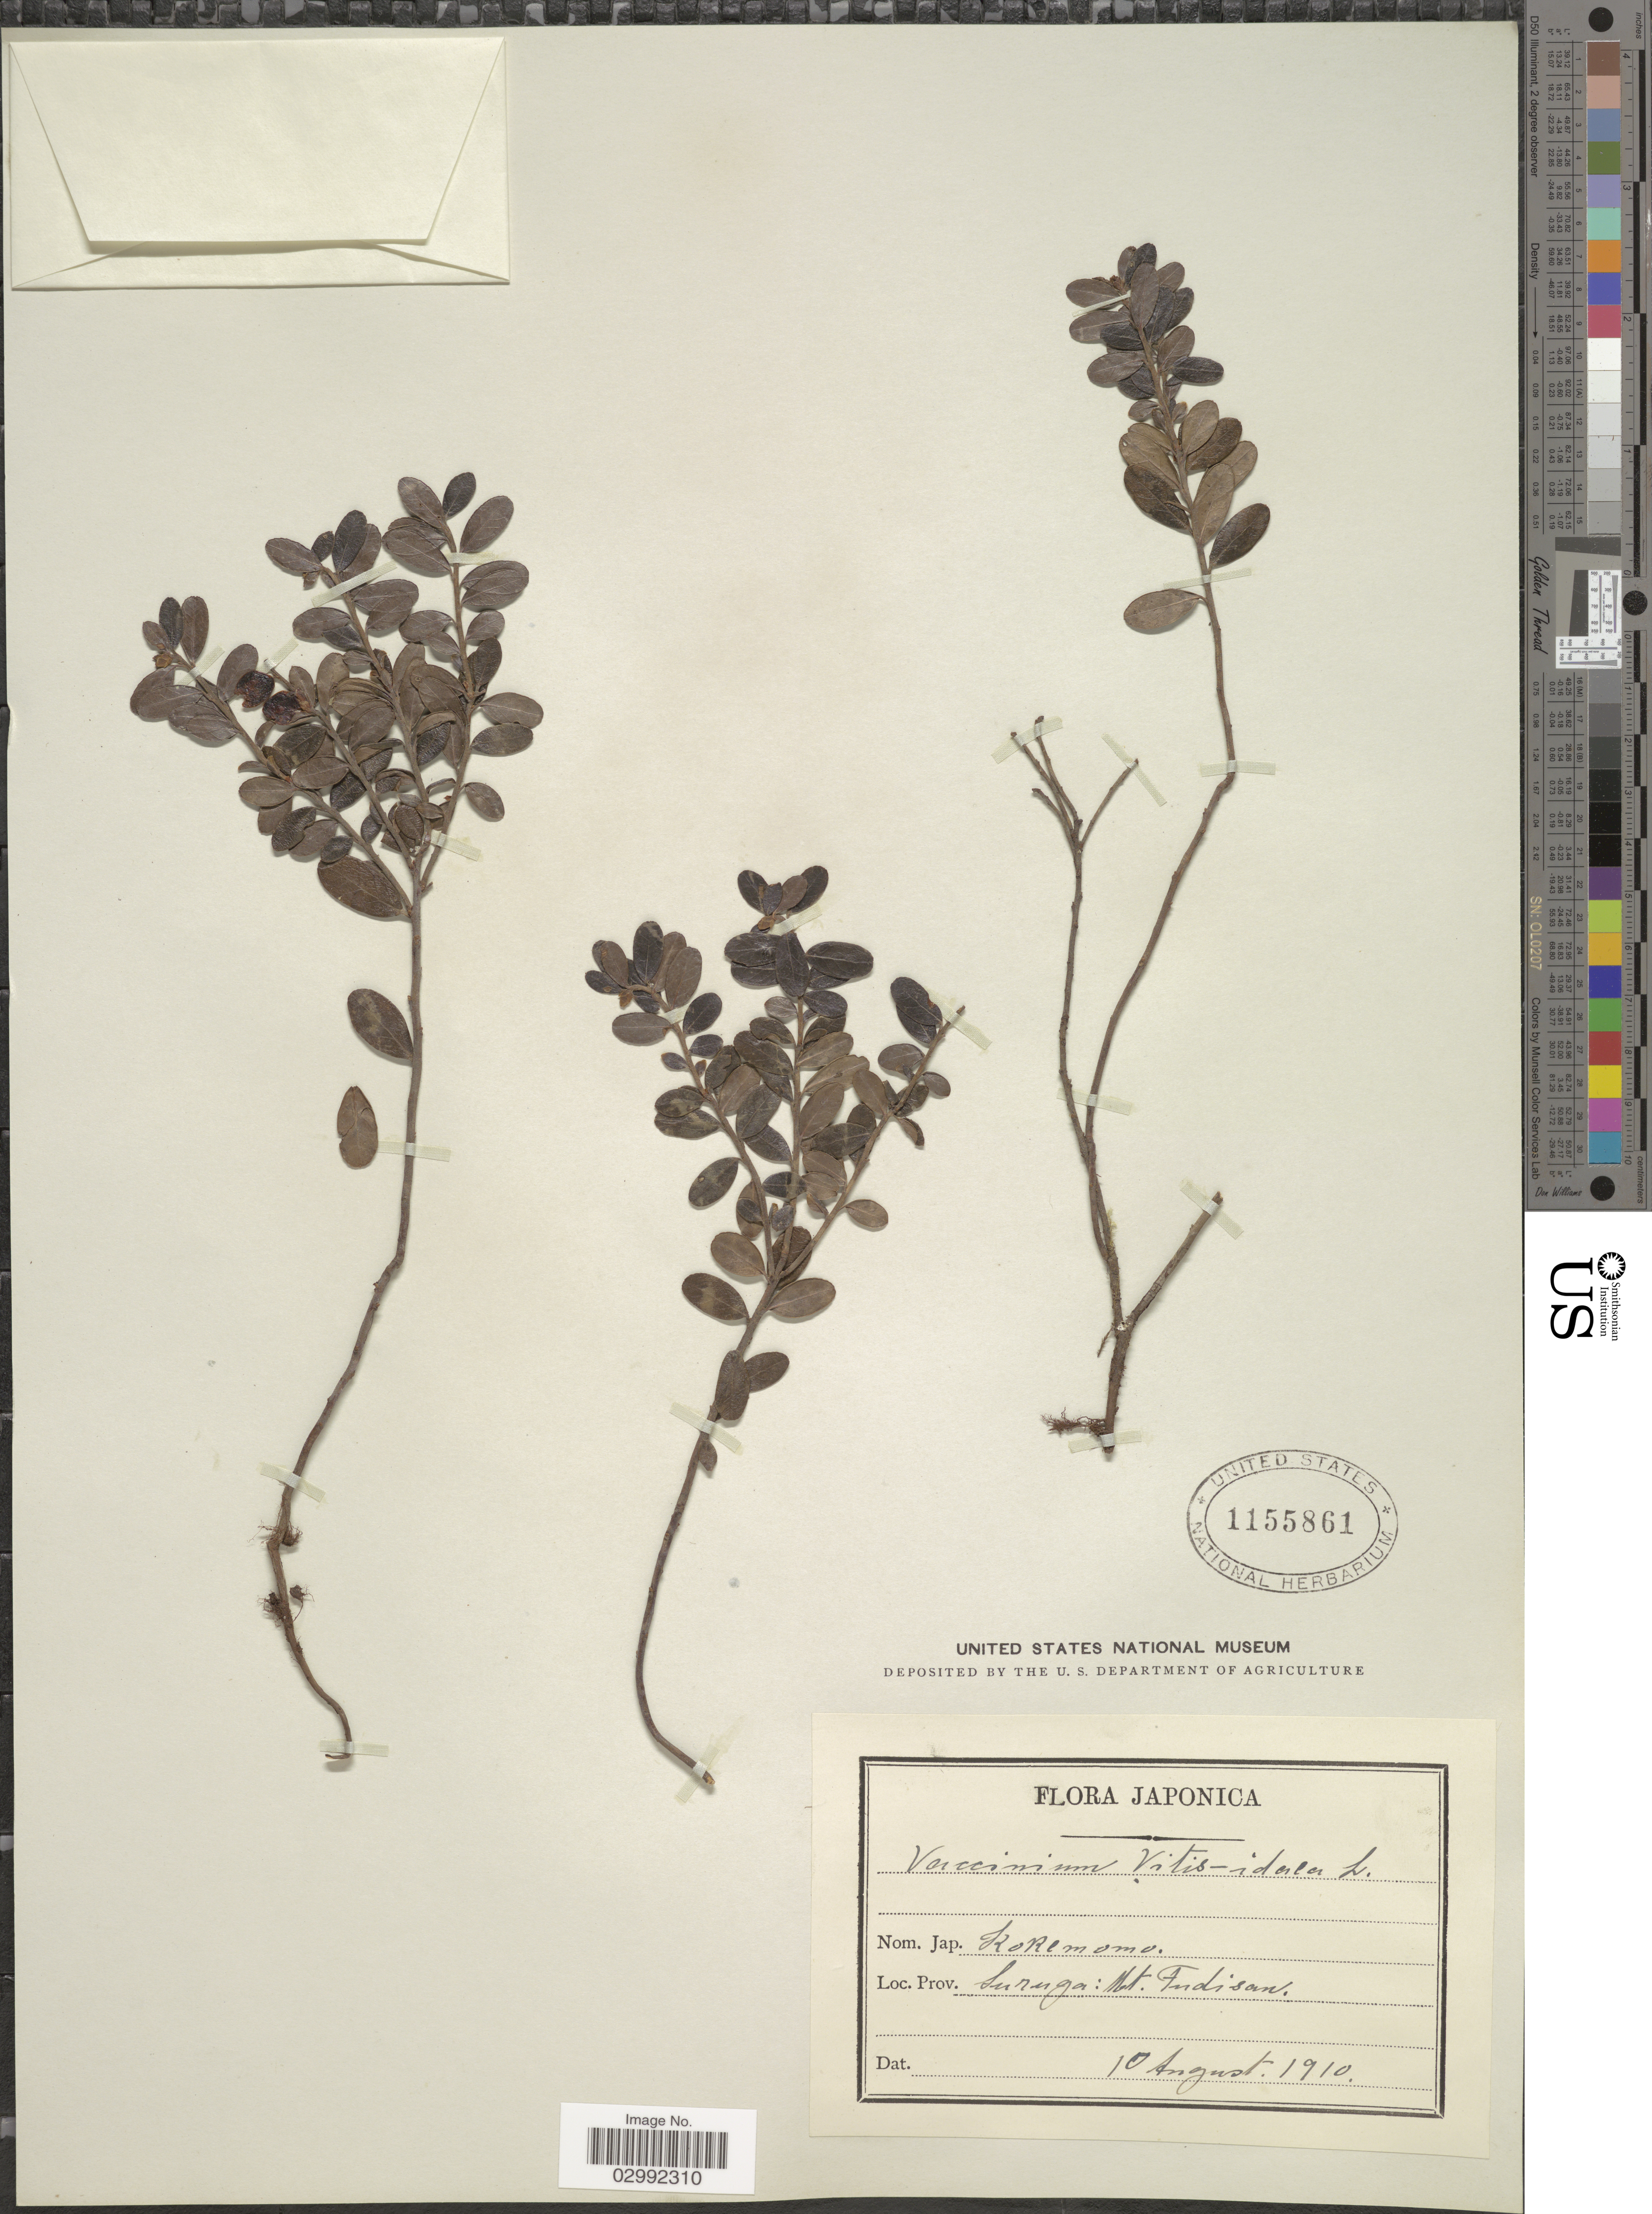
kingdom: Plantae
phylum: Tracheophyta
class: Magnoliopsida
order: Ericales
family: Ericaceae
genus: Vaccinium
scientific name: Vaccinium vitis-idaea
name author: L.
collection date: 1910-08-10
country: Japan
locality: Suruga: Mt. Fudisan.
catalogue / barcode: US 1155861